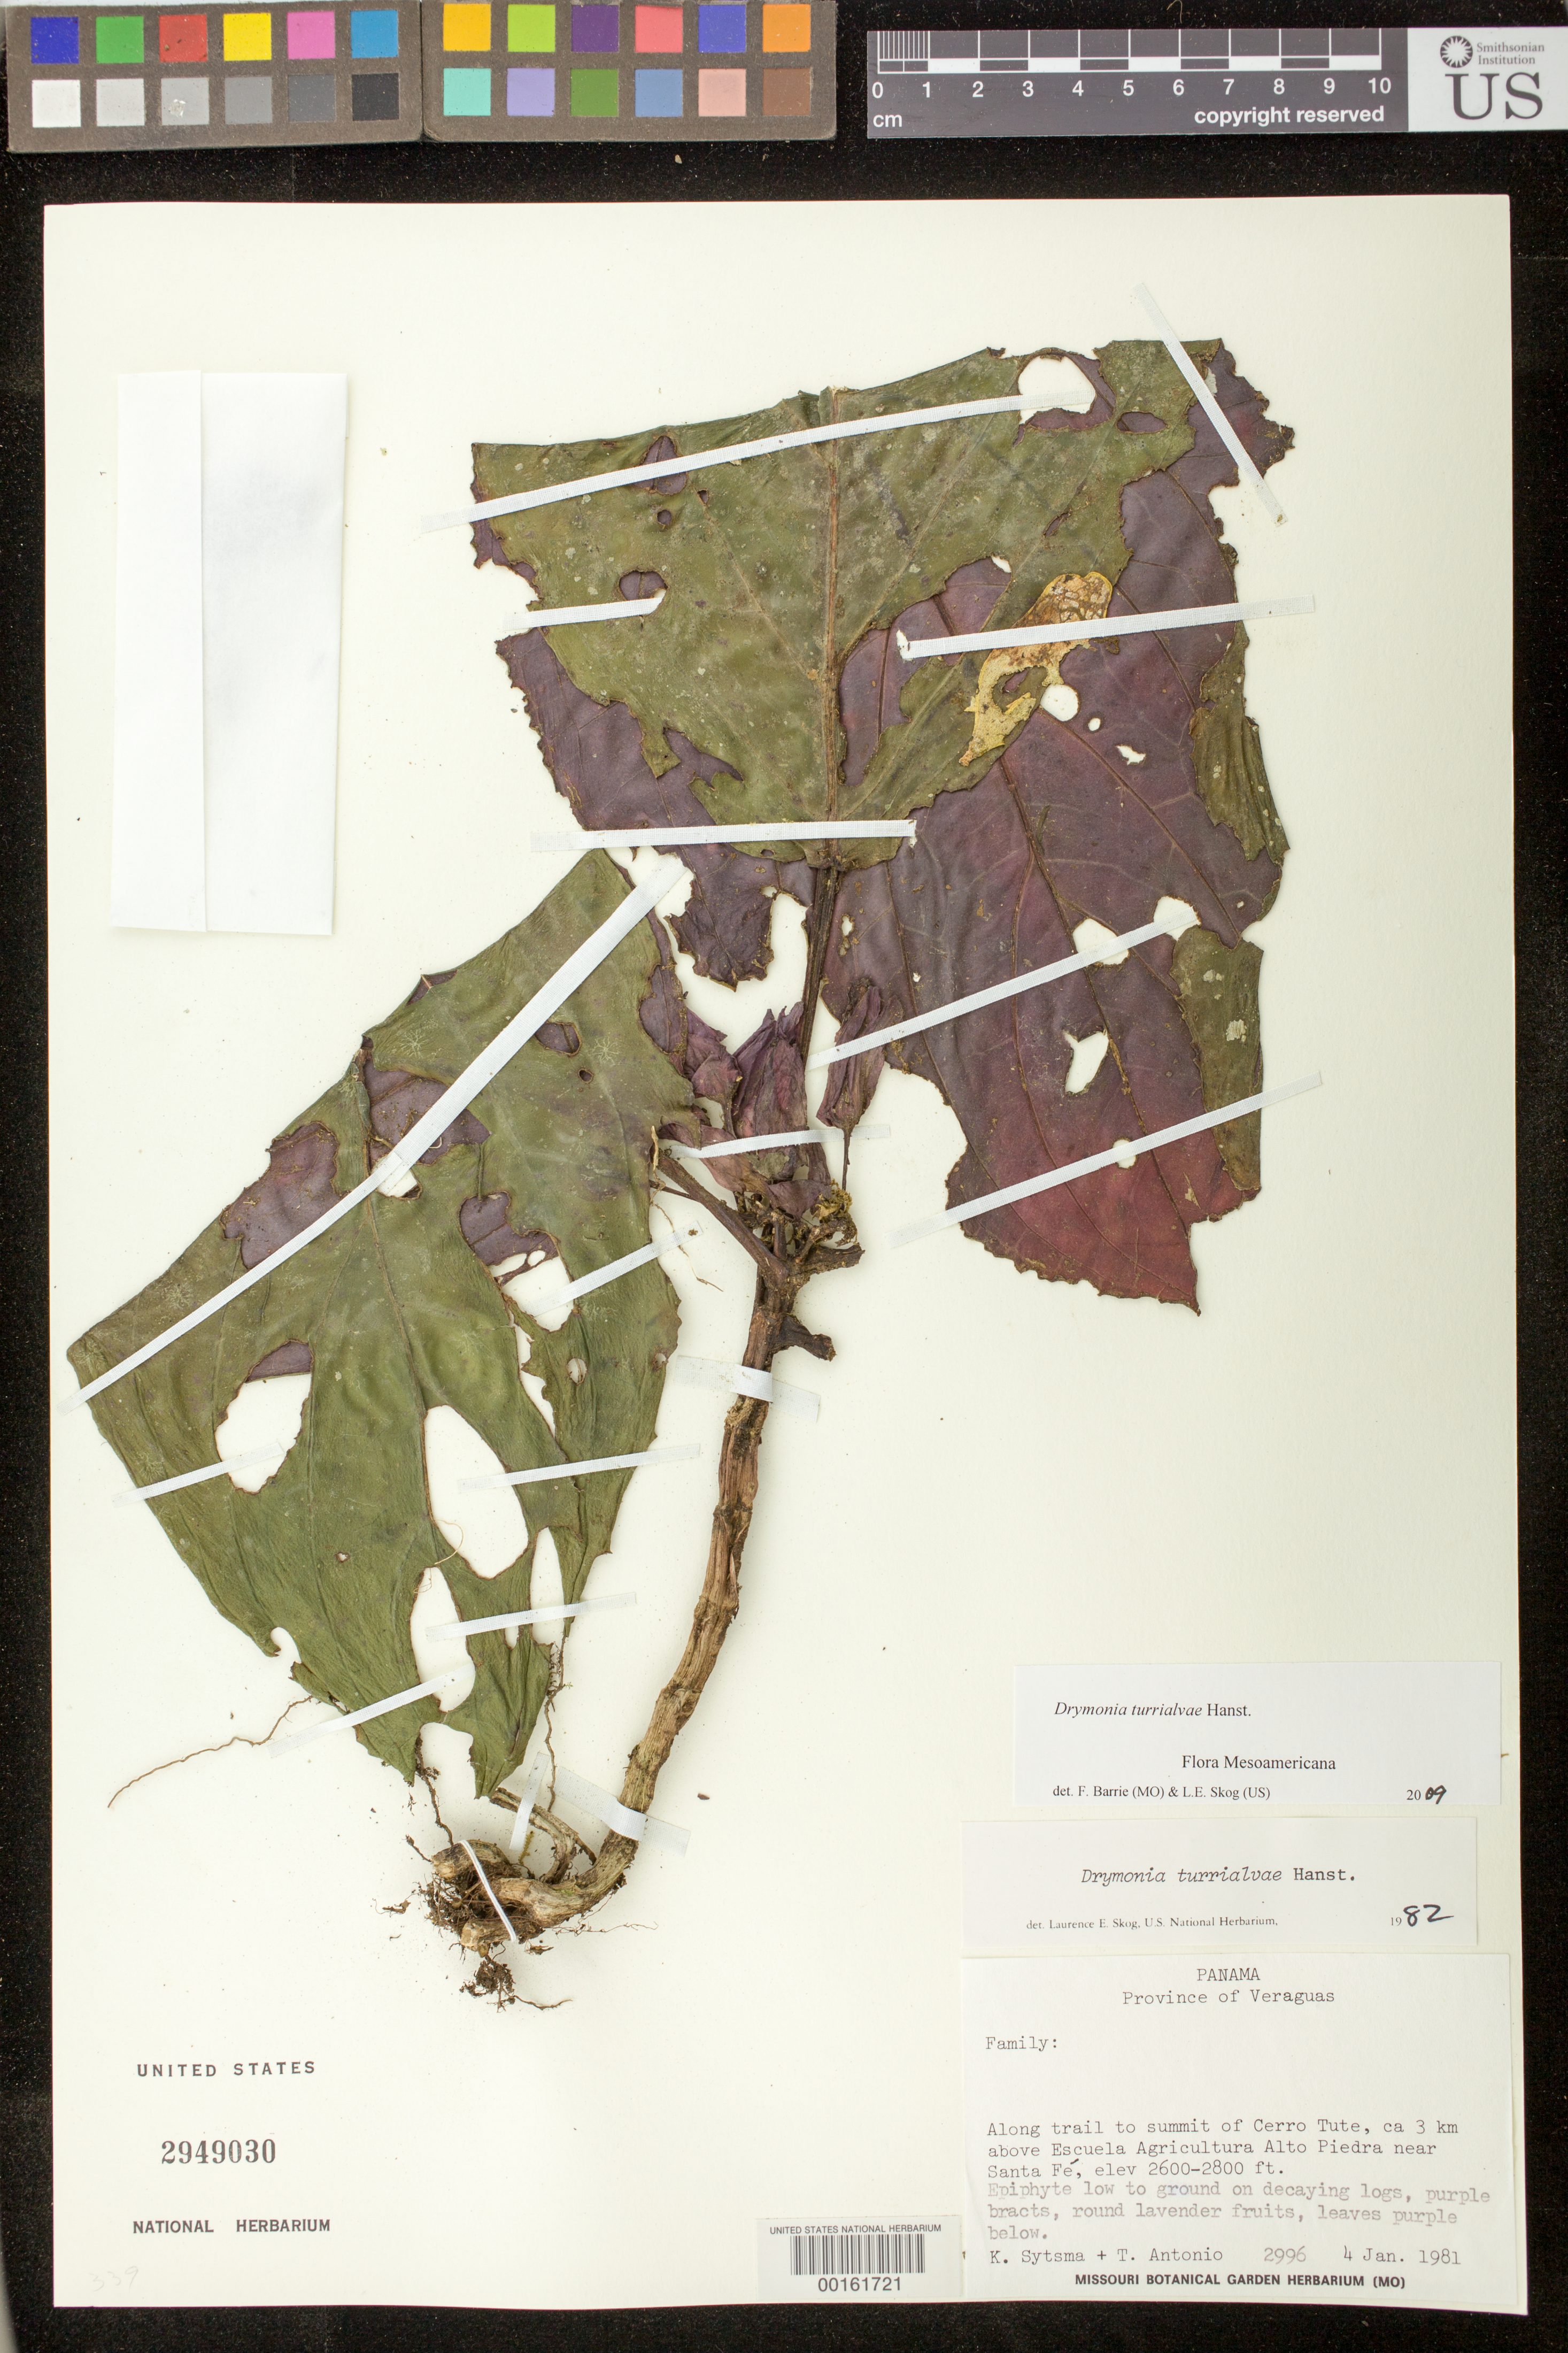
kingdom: Plantae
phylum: Tracheophyta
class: Magnoliopsida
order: Lamiales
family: Gesneriaceae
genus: Drymonia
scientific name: Drymonia turrialvae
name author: Hanst.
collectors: K. J. Sytsma & T. Antonio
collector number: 2996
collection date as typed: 04 Jan 1981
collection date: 1981-01-04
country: Panama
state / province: Veraguas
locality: About 3 km above Escuela Agricultura Alto Piedra near Santa Fe, along trail to summit of Cerro Tute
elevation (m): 792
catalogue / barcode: US 2949030